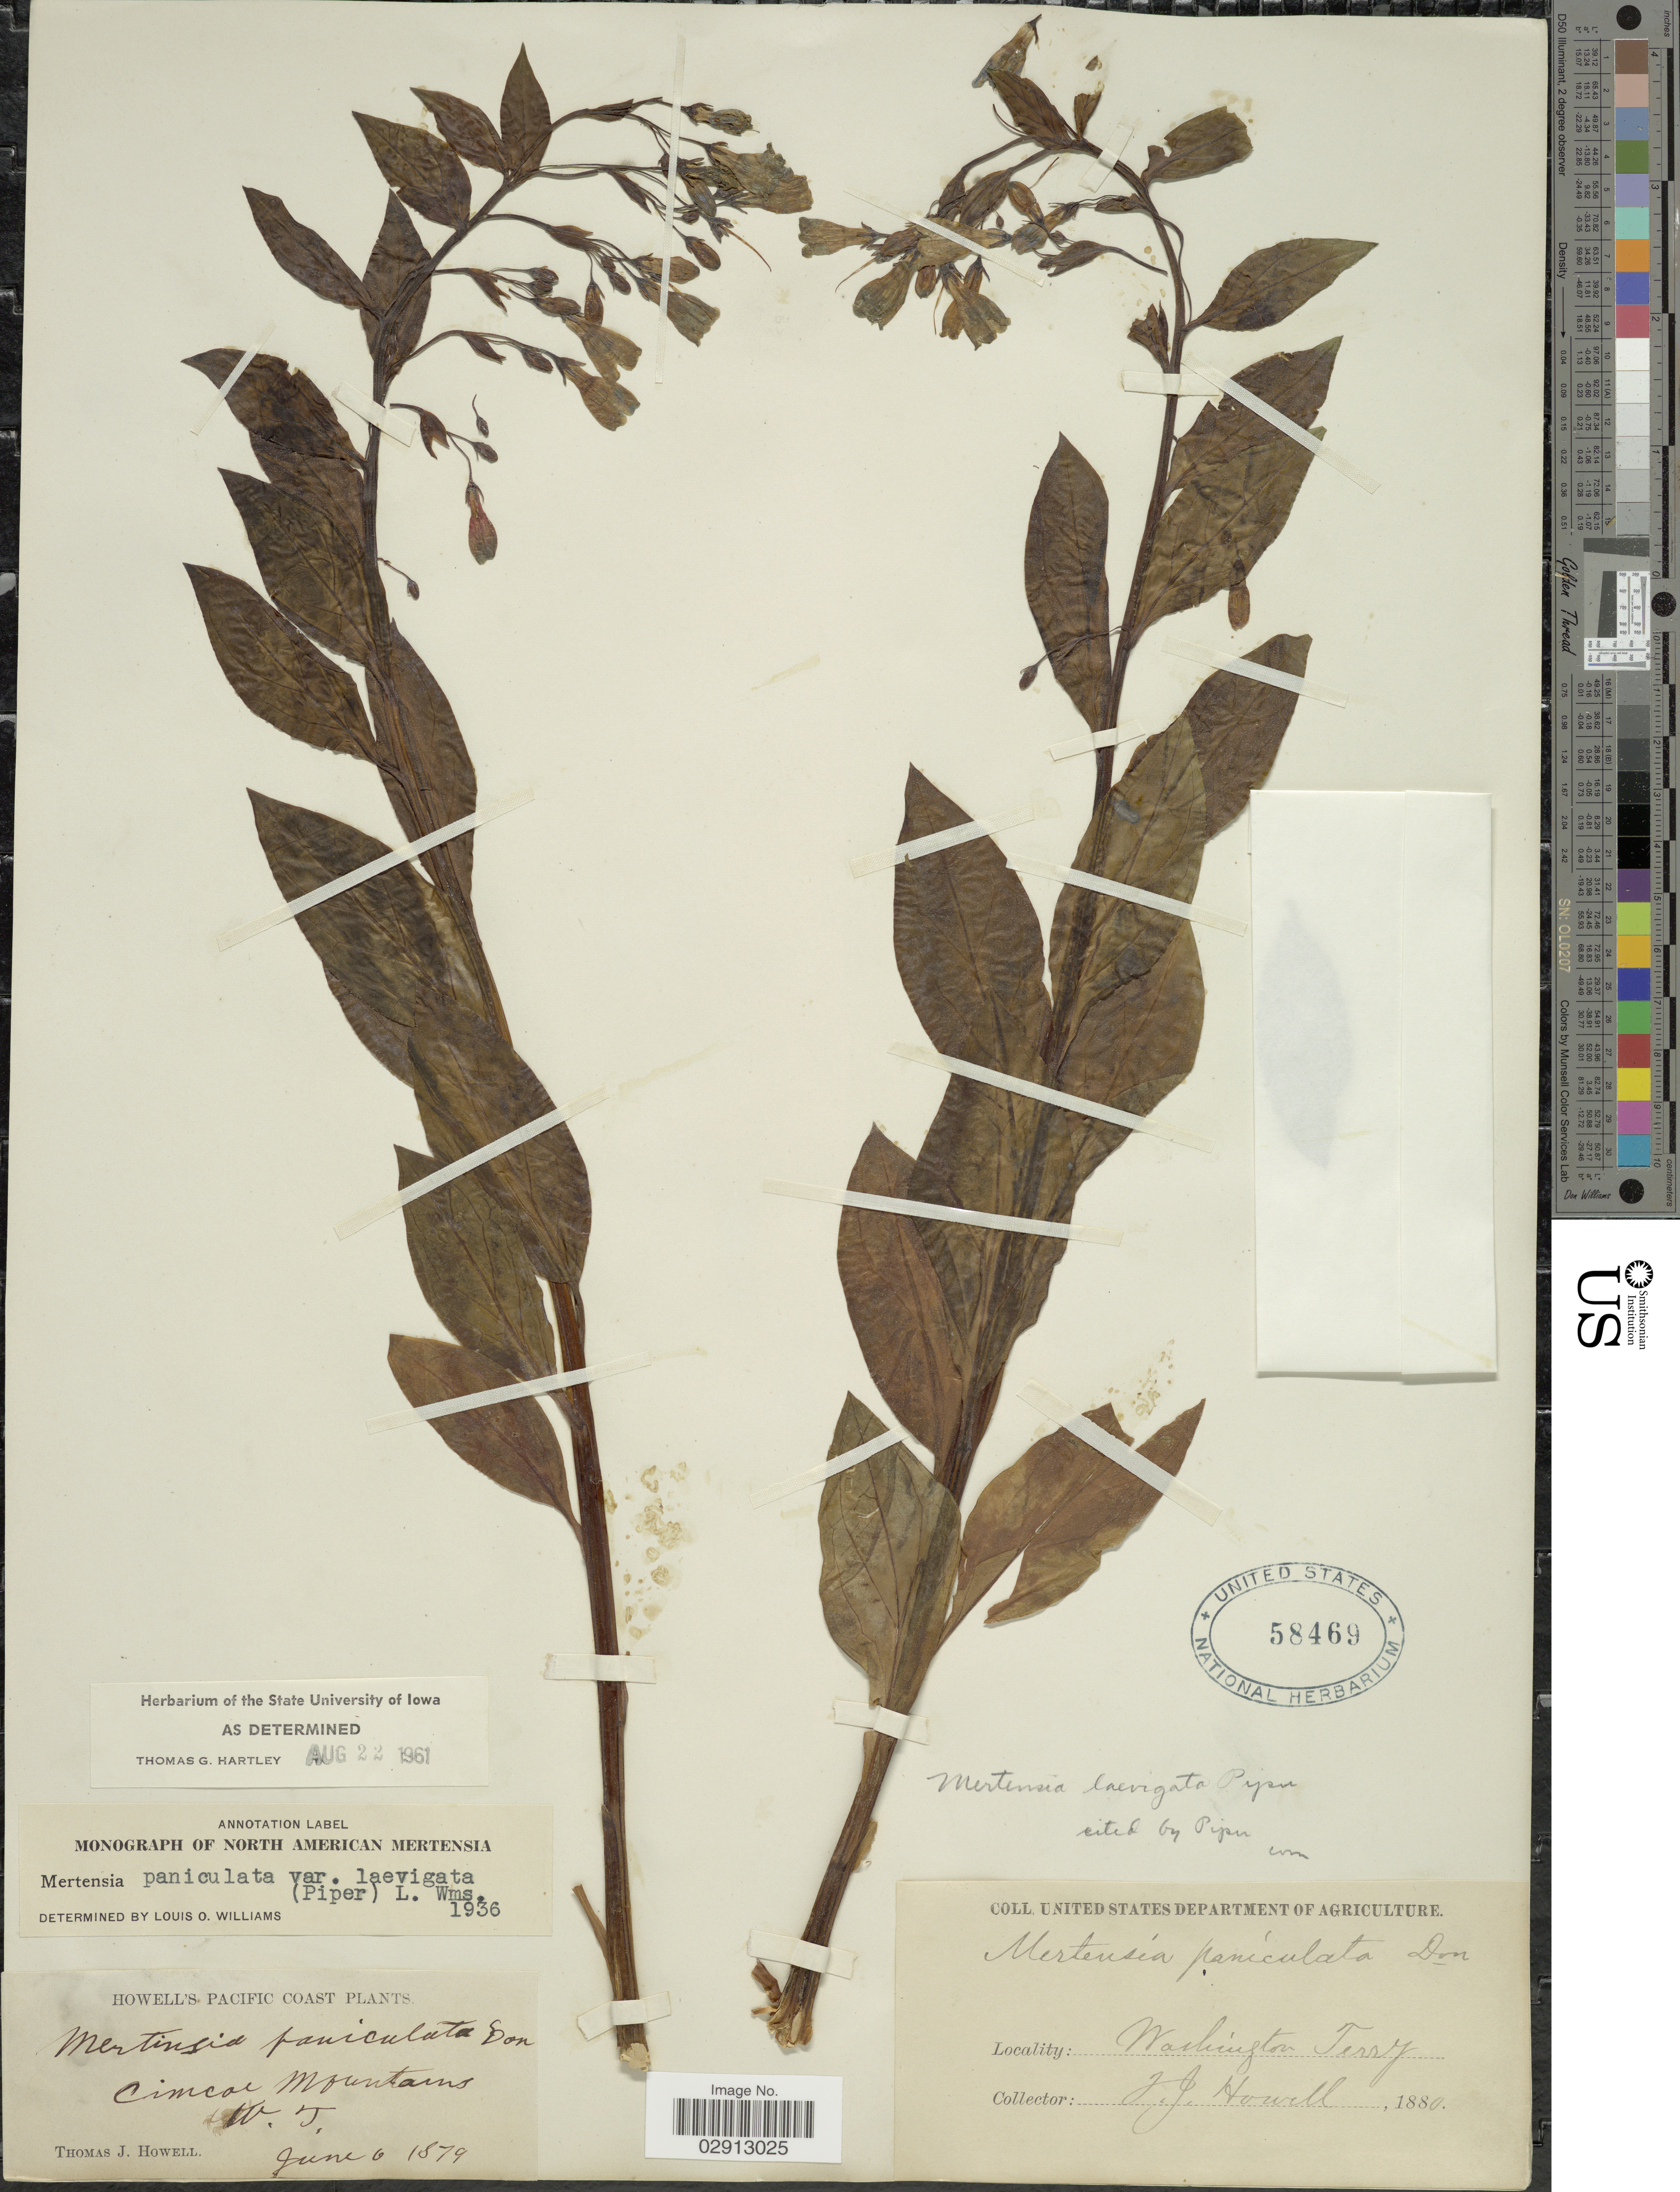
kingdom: Plantae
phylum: Tracheophyta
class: Magnoliopsida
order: Boraginales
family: Boraginaceae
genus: Mertensia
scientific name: Mertensia paniculata var. laevigata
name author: (Piper) L.O. Williams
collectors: T. J. Howell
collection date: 1879-06-06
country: United States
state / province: Washington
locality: Pacific Coast. Washington Terry. Cimcoe Mountains.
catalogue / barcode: US 58469